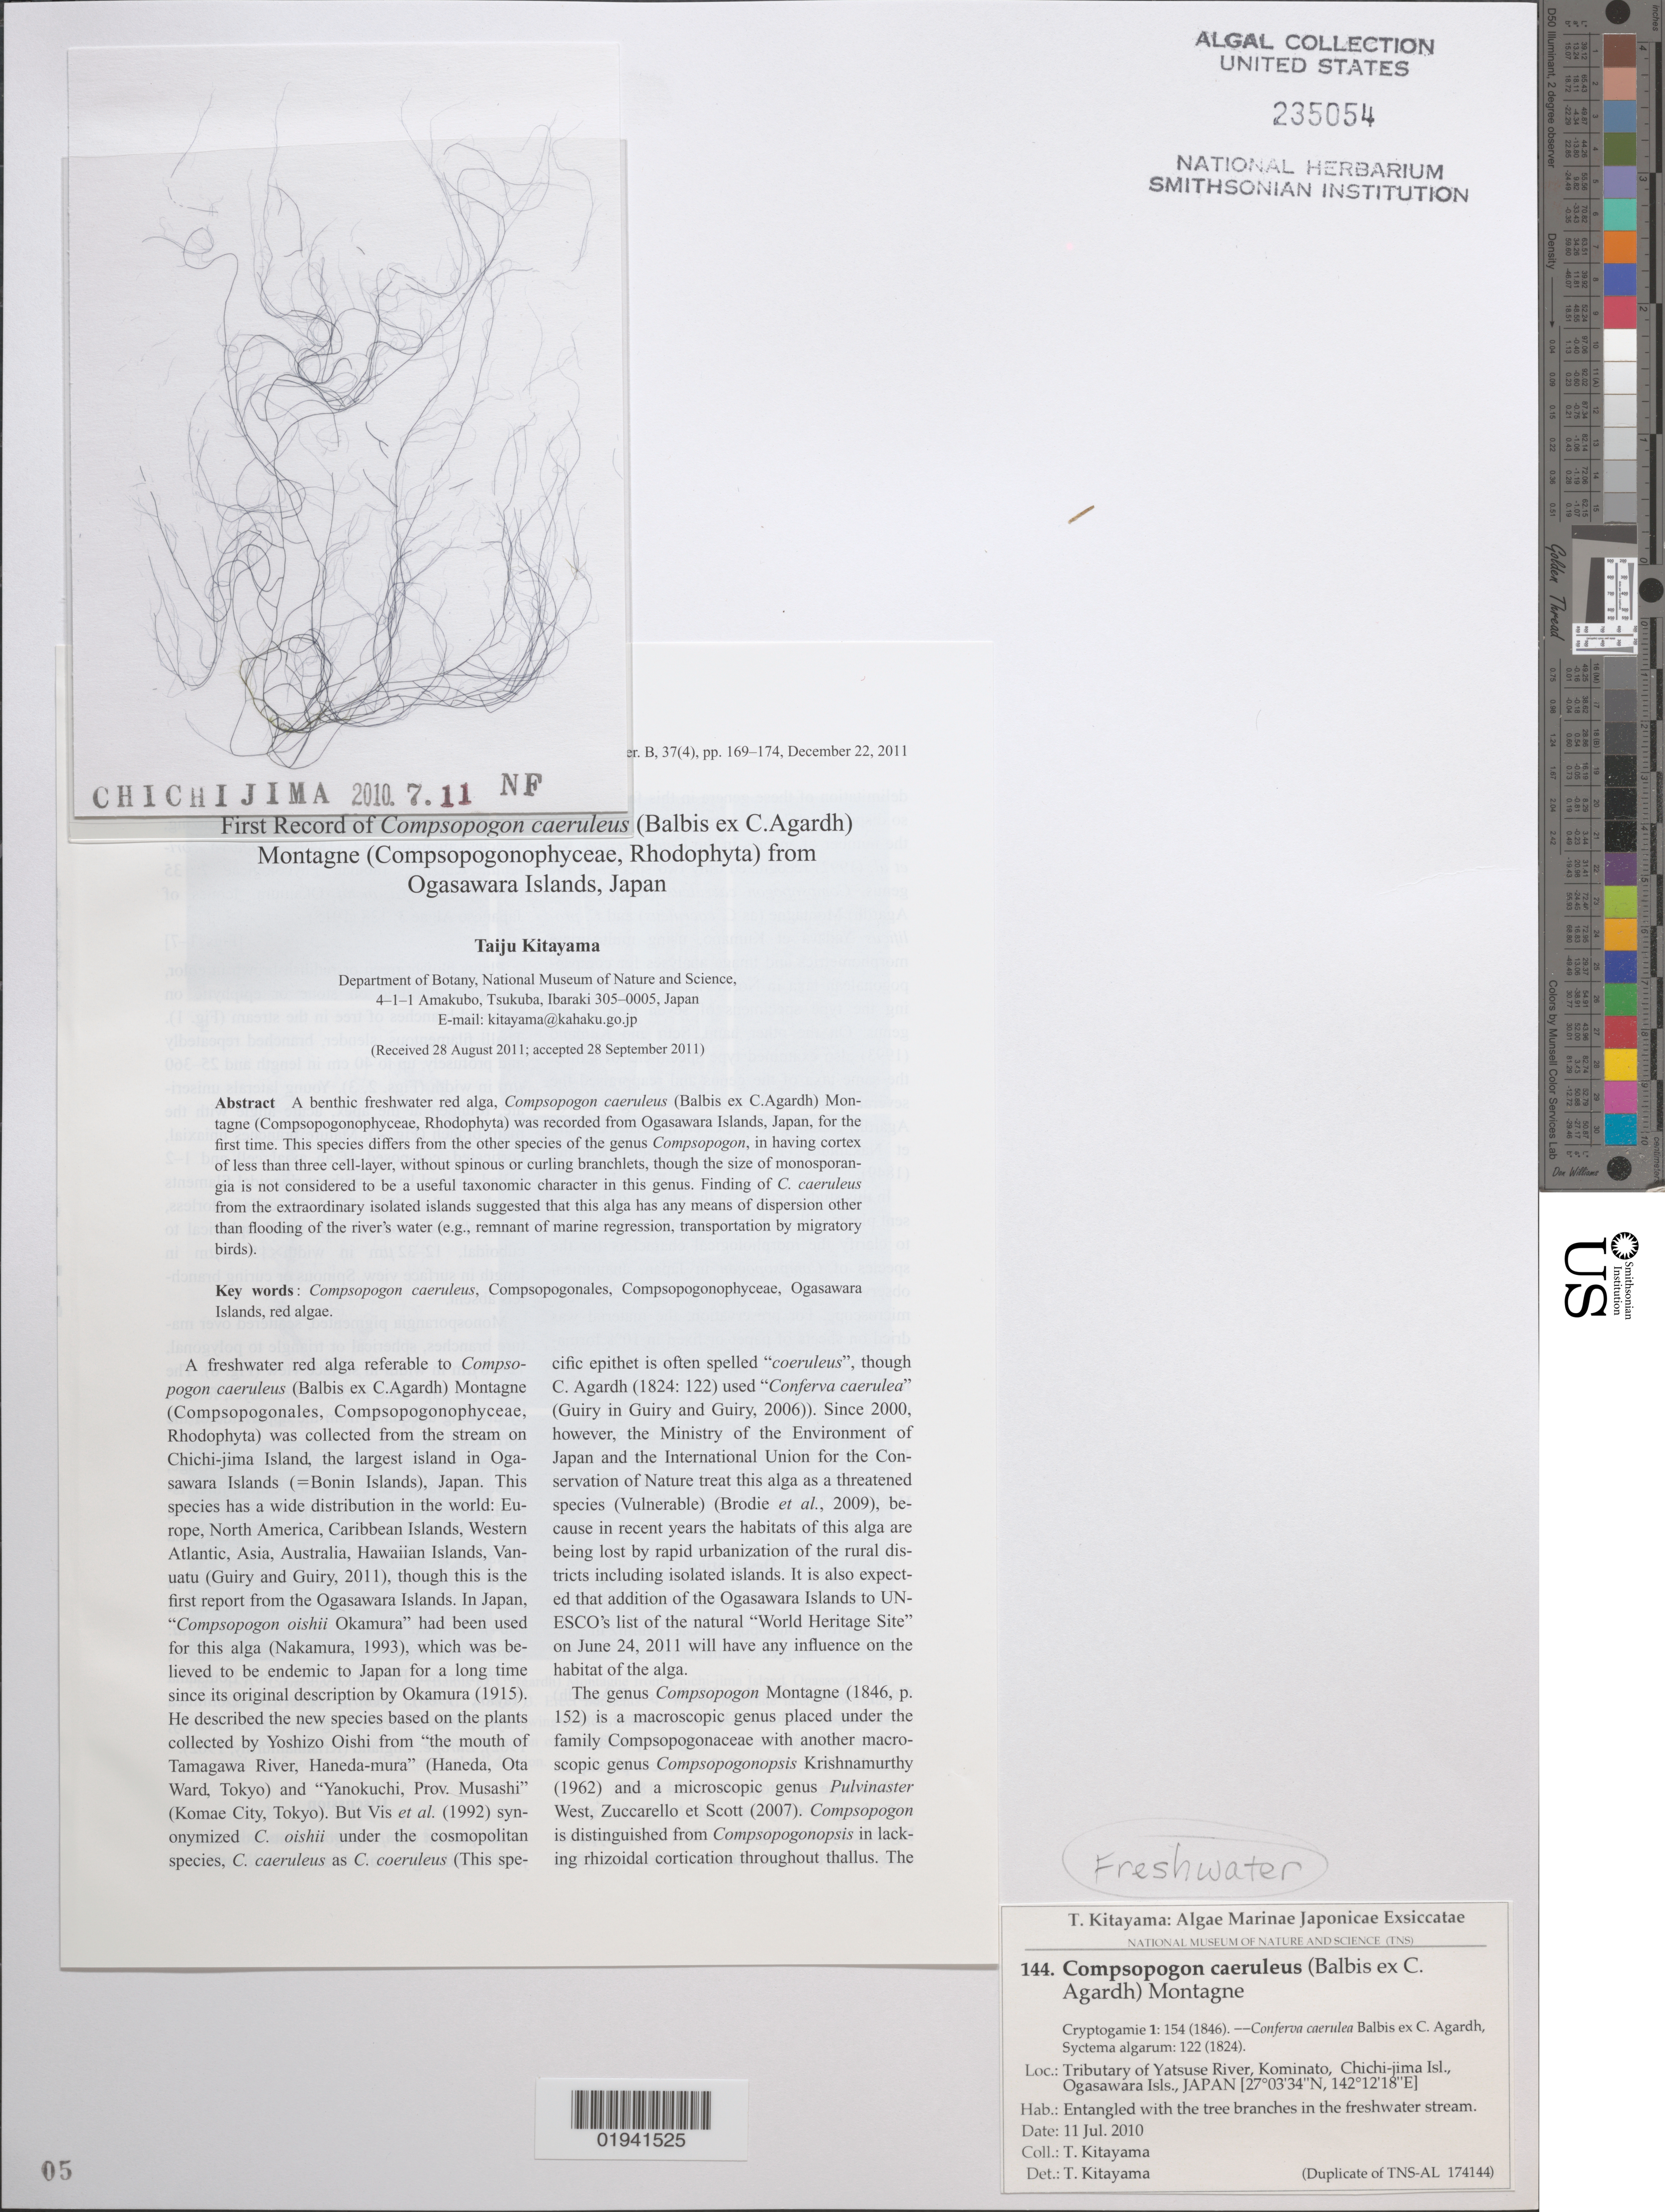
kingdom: Plantae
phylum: Rhodophyta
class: Compsopogonophyceae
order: Compsopogonales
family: Compsopogonaceae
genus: Compsopogon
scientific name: Compsopogon caeruleus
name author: (Balbis ex C. Agardh) Montagne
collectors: T. Kitayama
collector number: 144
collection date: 2010-07-11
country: Japan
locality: Tributary of Yatsuse River, Kominato, Chichi-jima Isl., Ogasawara Isls.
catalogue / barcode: US 235054